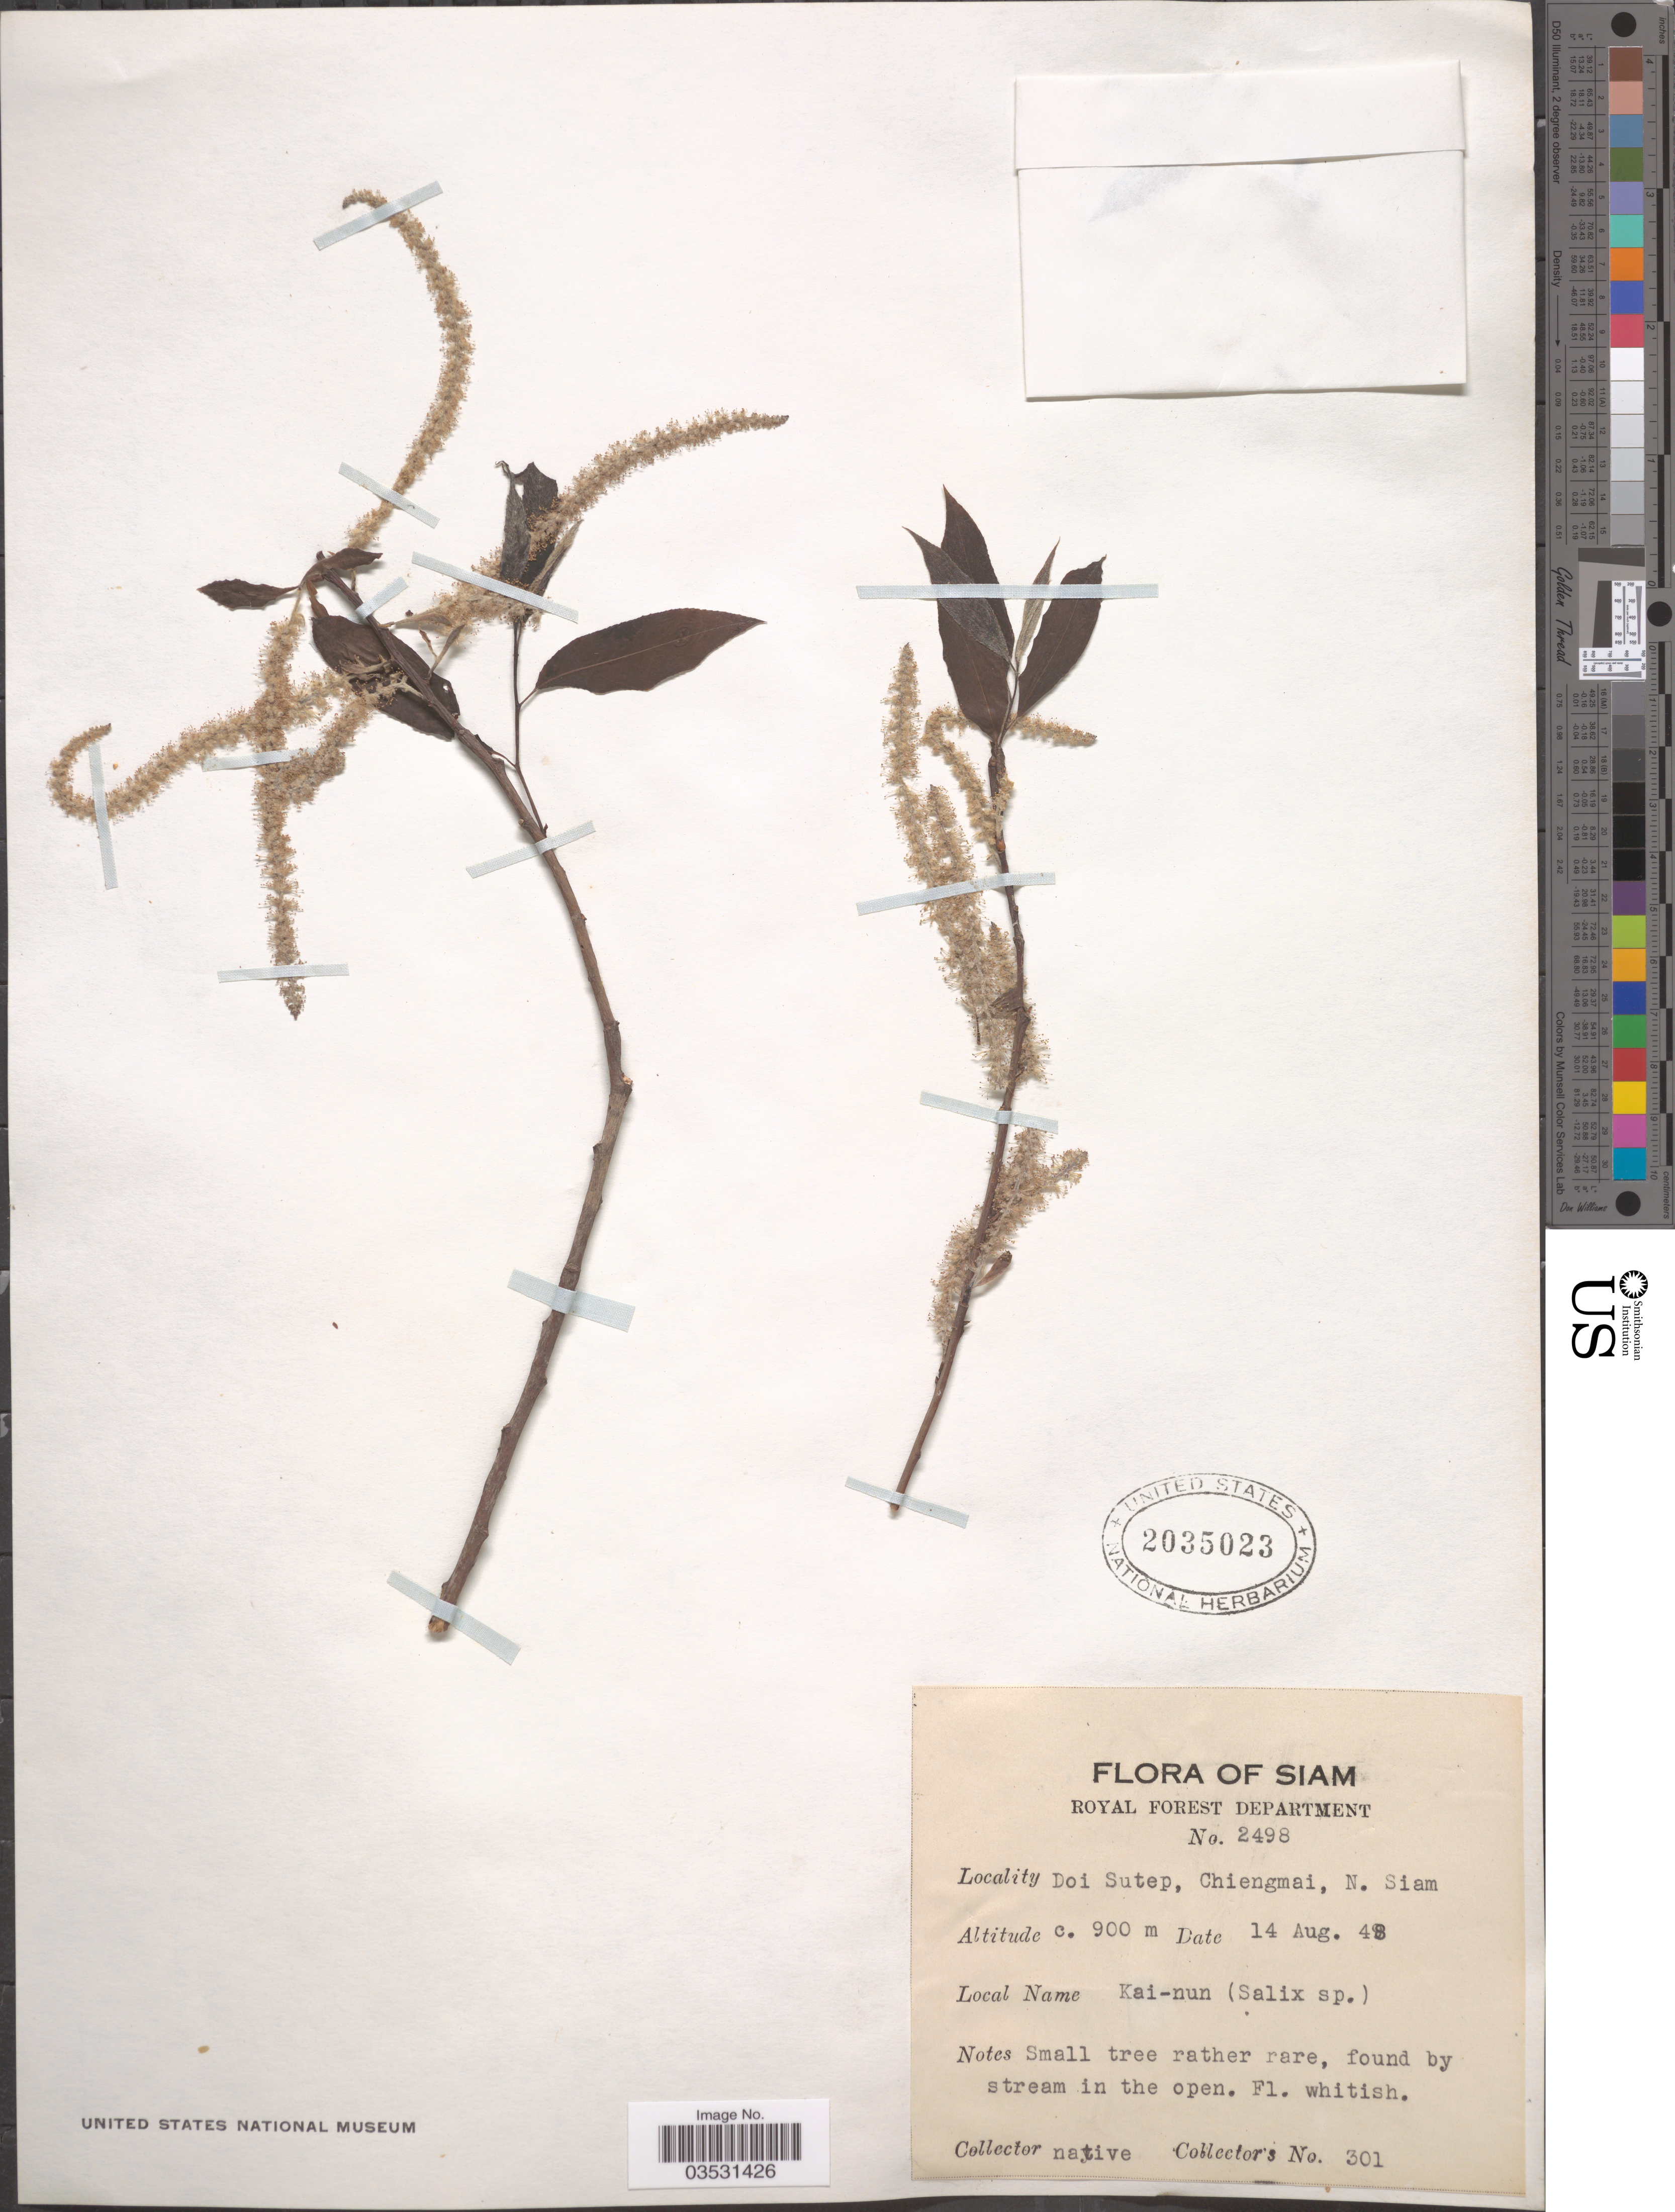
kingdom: Plantae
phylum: Tracheophyta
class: Magnoliopsida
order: Malpighiales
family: Salicaceae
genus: Salix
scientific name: Salix cordata x S. sericea Marshall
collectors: Native collector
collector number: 301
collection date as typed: Transcribed d/m/y: 14/8/48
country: Thailand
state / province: Chiang Mai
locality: Siam. Doi Sutep, Chiengmai, N. Siam.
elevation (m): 900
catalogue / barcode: US 2035023